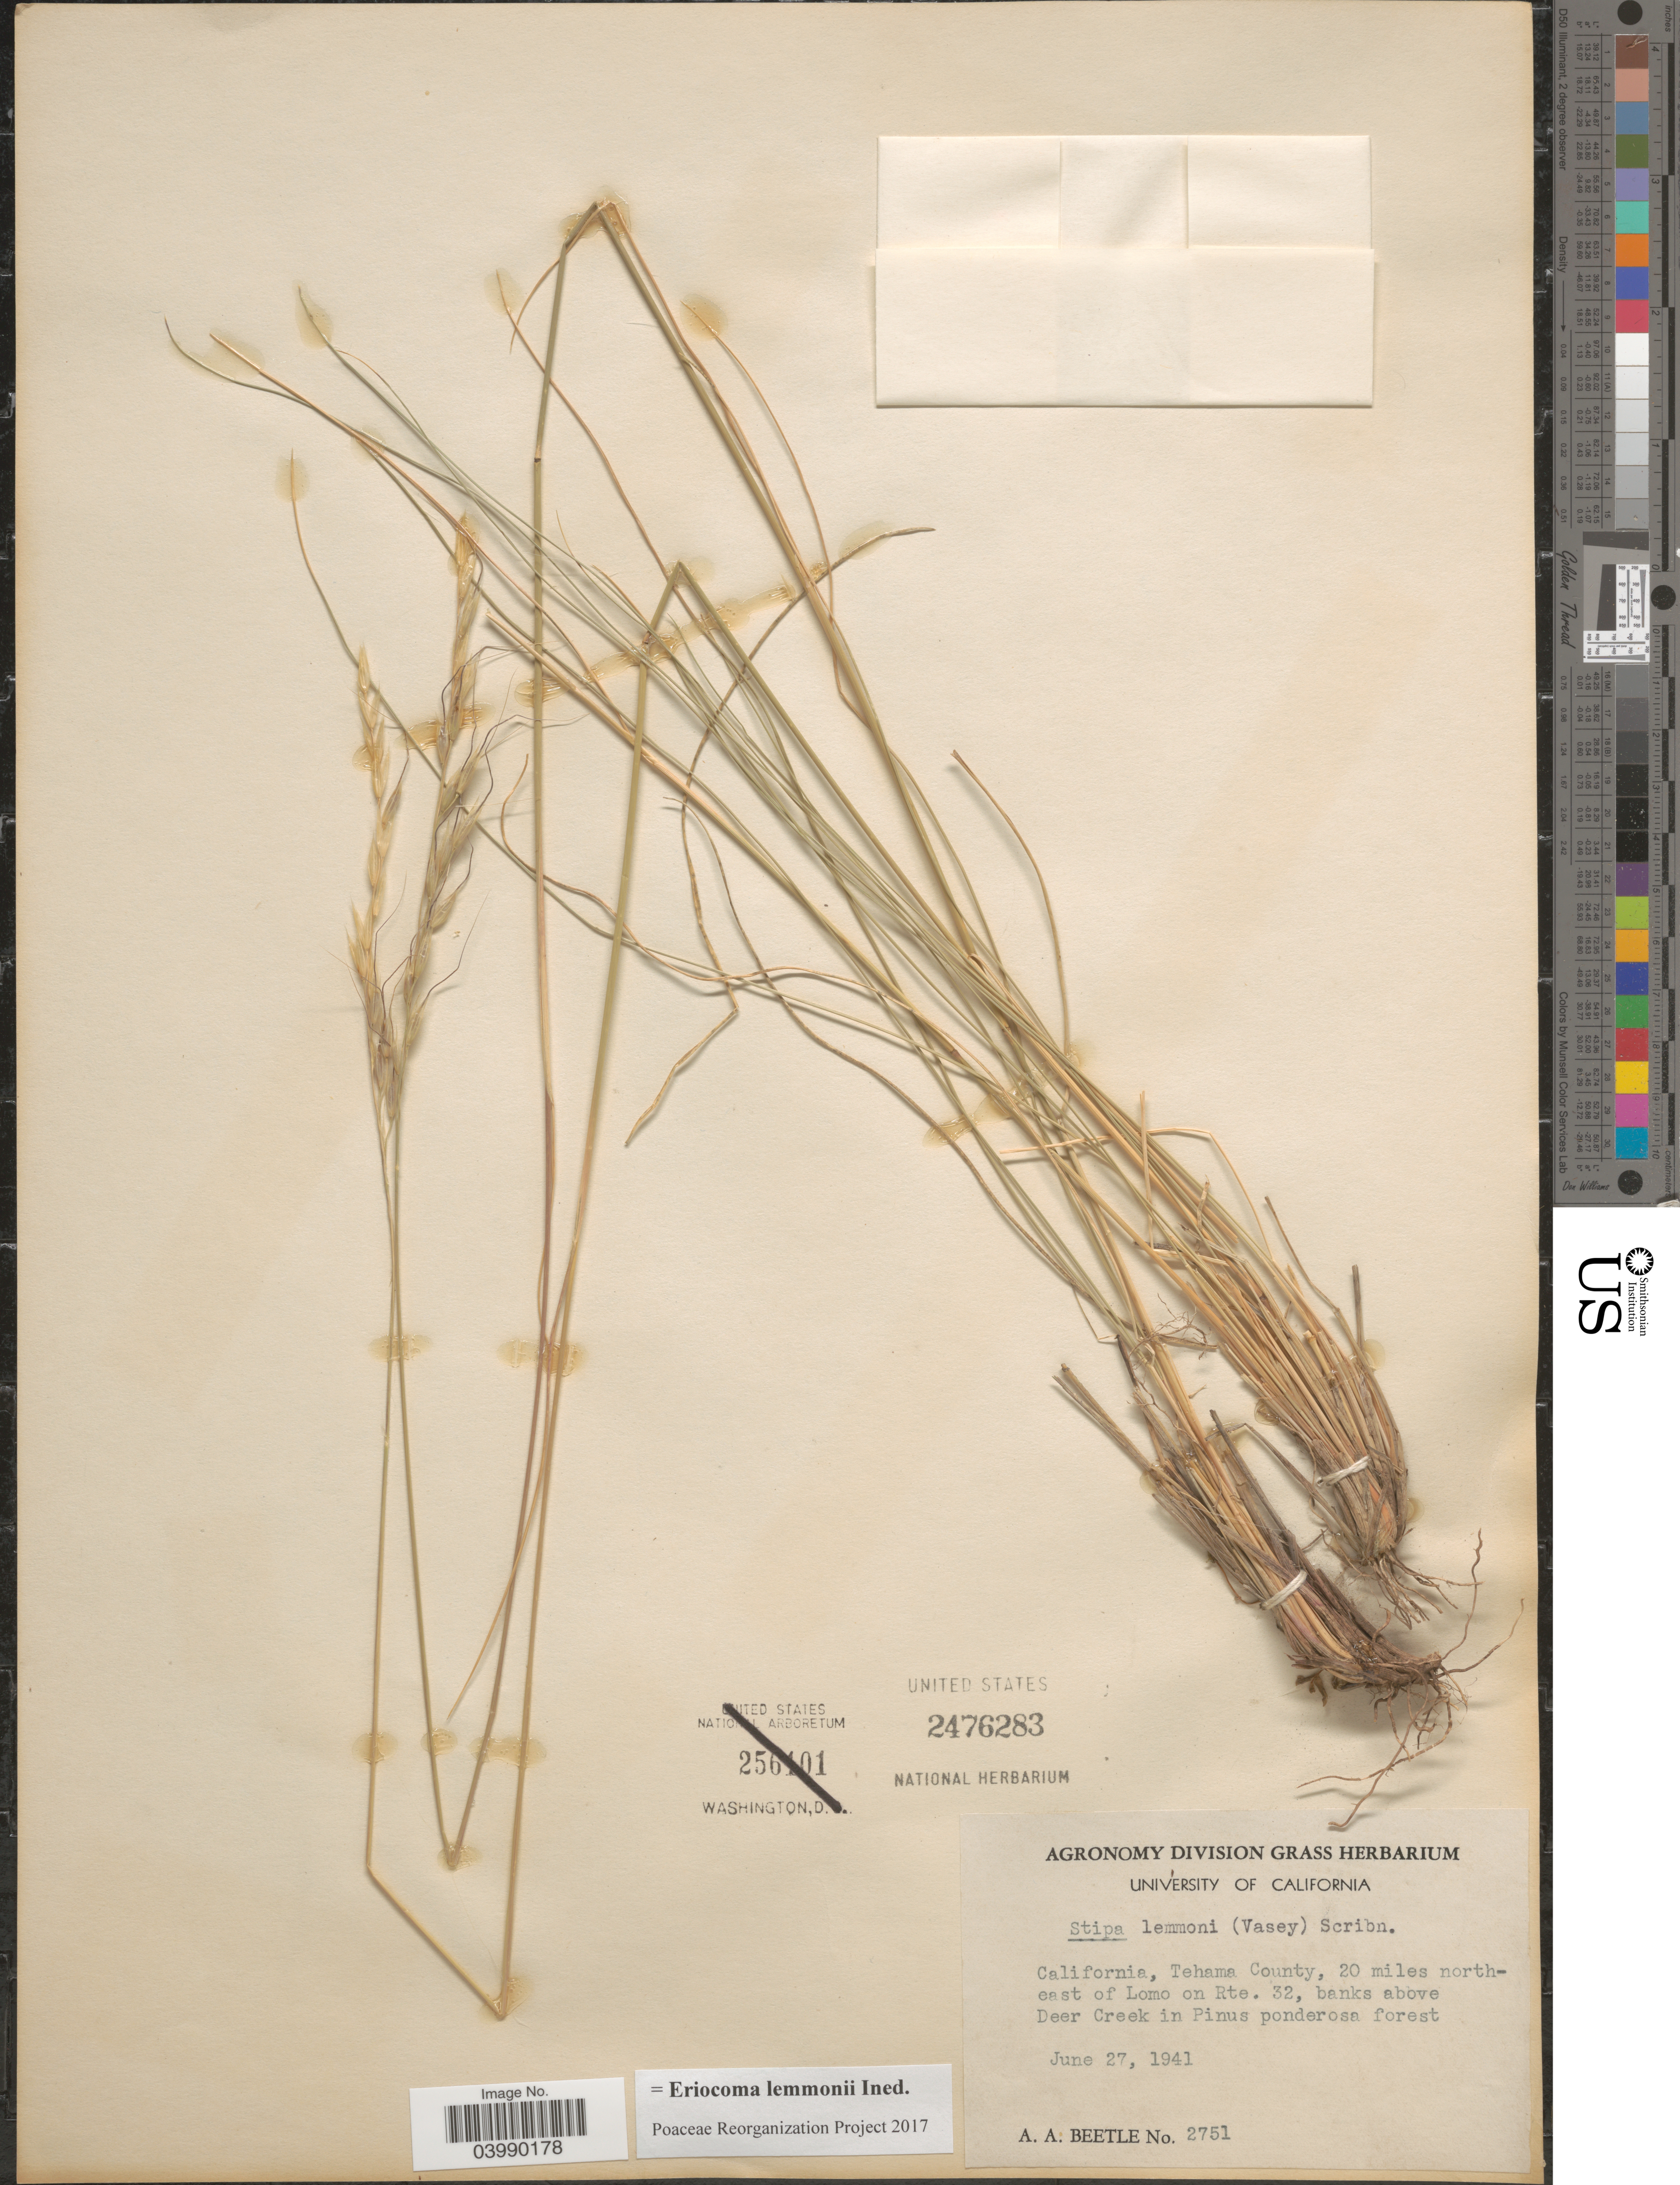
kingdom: Plantae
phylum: Tracheophyta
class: Liliopsida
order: Poales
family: Poaceae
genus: Eriocoma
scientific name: Eriocoma lemmonii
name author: (Vasey) Romasch.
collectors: A. A. Beetle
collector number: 2751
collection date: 1941-06-27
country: United States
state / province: California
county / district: Tehama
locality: Tehama County, 20 miles north-east of Lomo on Rte. 32, banks above Deer Creek.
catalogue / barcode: US 2476283